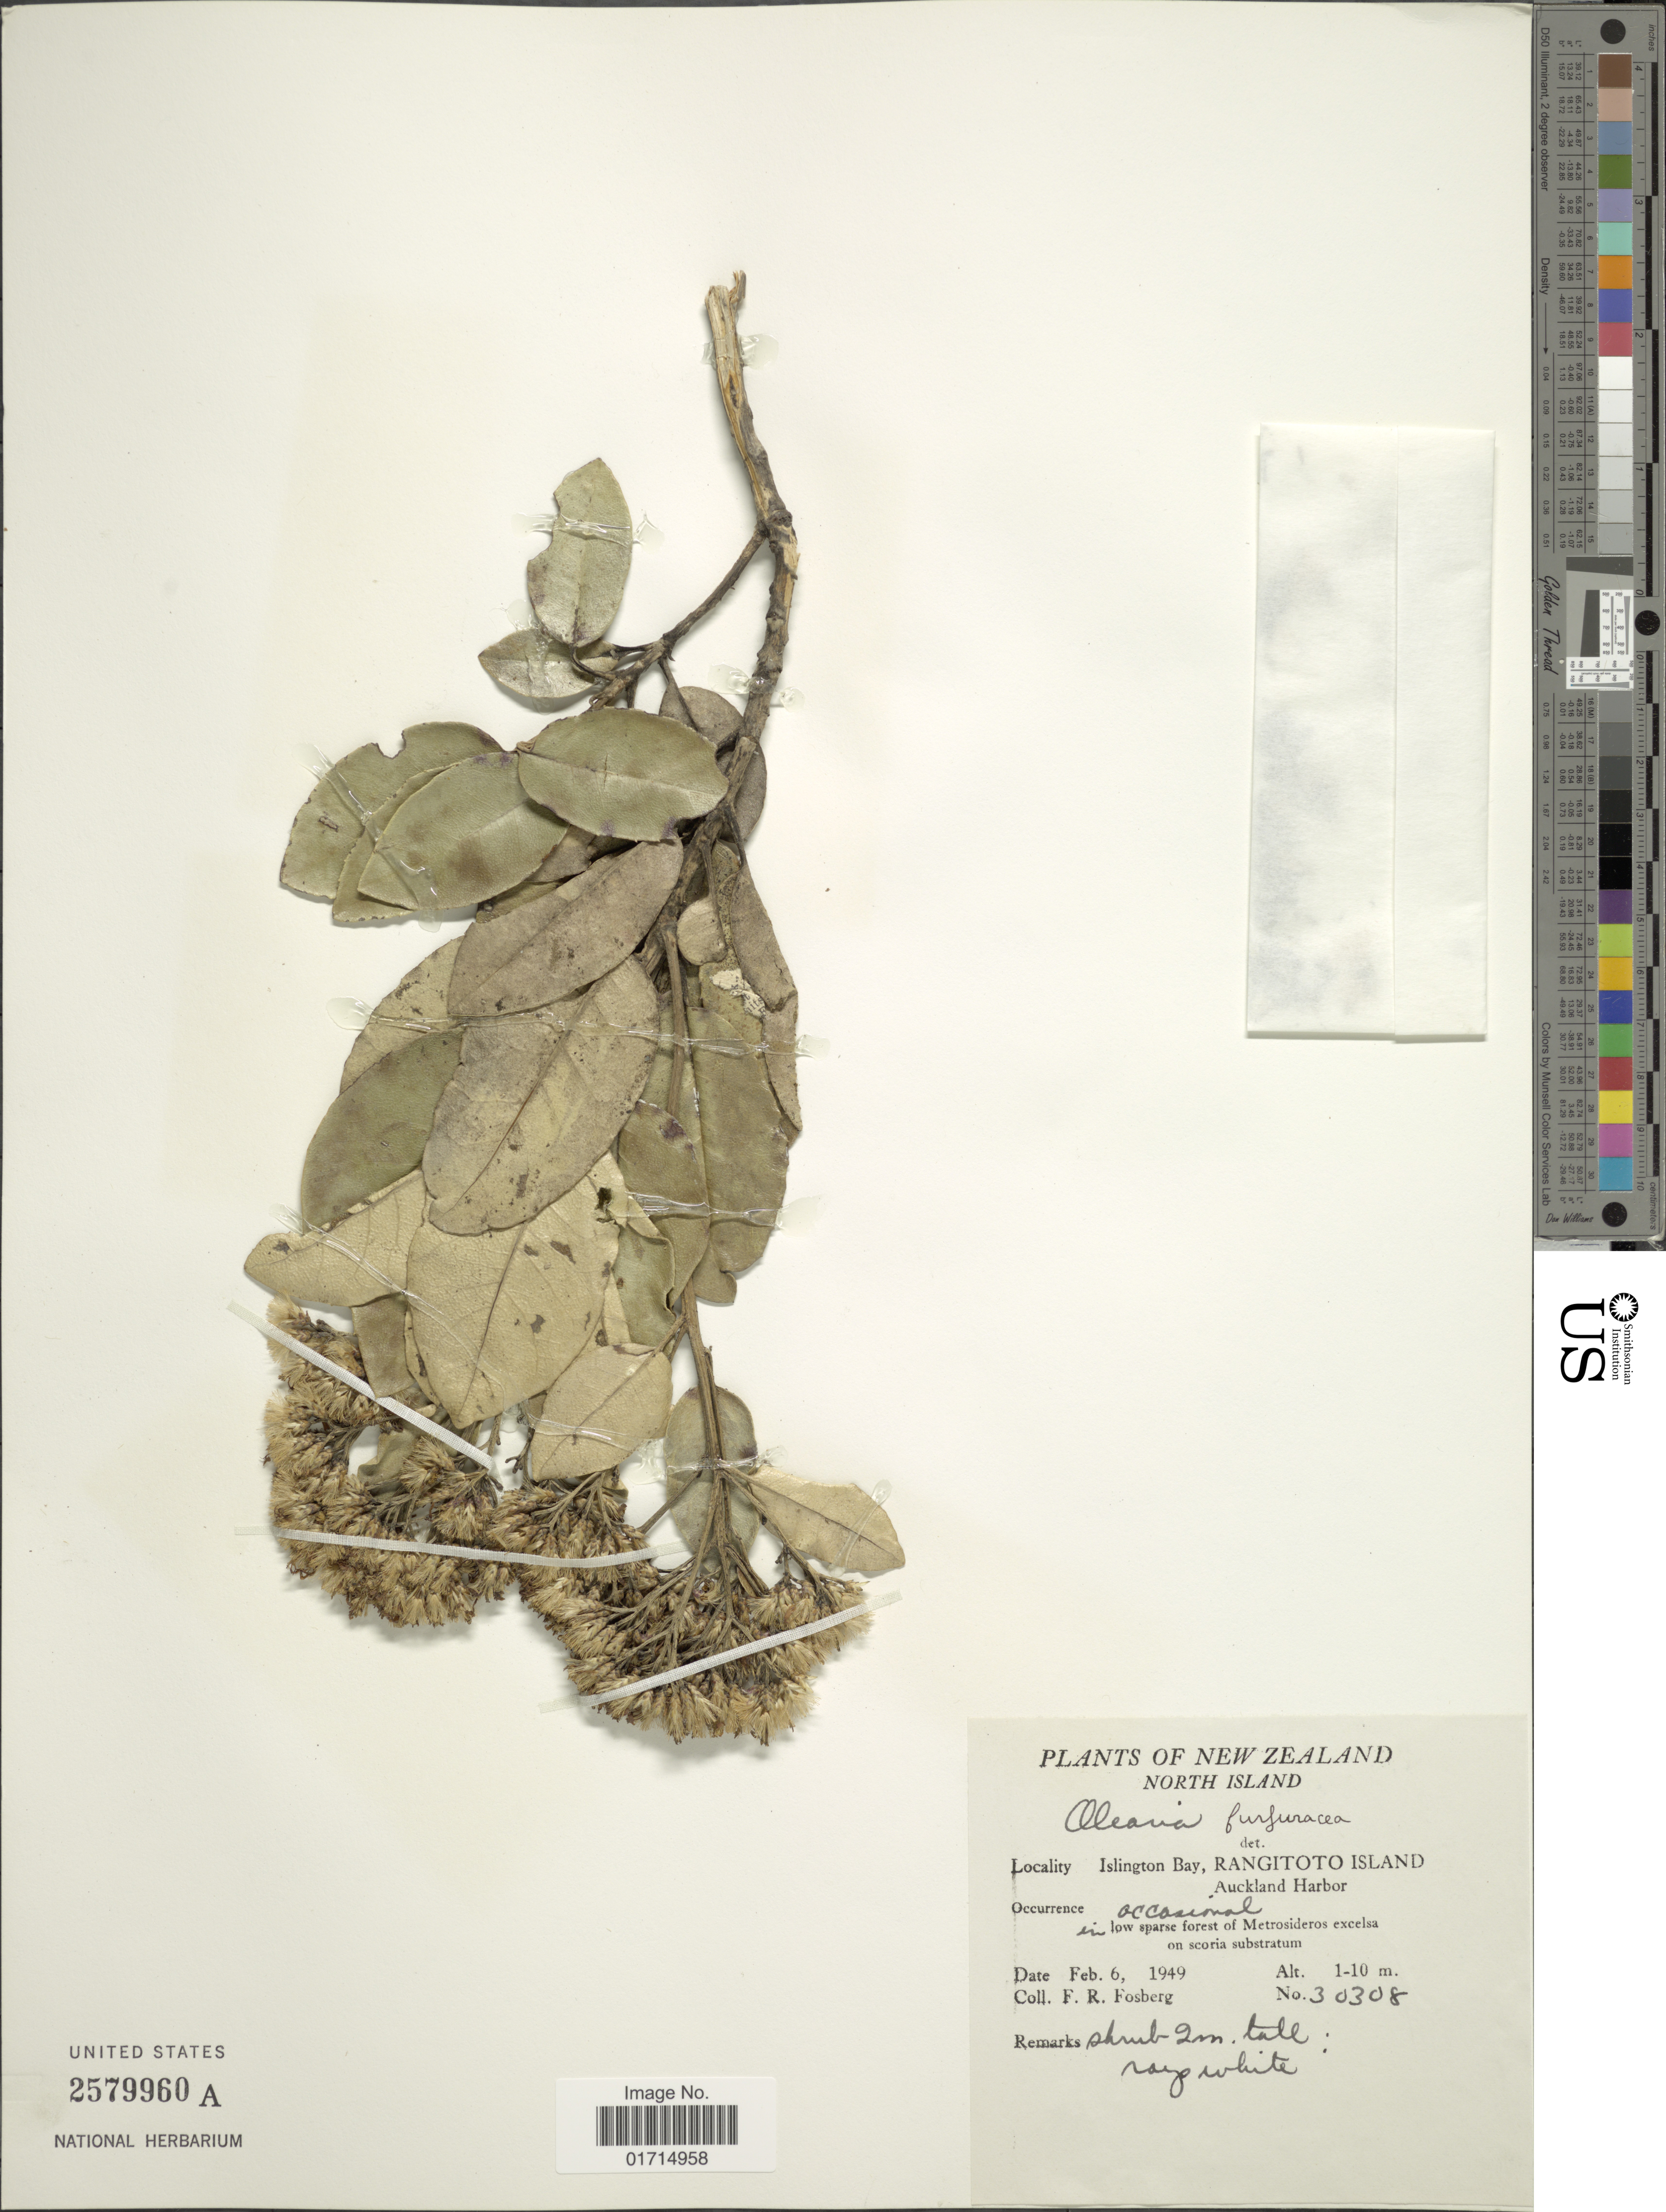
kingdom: Plantae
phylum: Tracheophyta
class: Magnoliopsida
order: Asterales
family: Asteraceae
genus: Olearia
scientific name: Olearia furfuracea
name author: (A. Rich.) Hook. f.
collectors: F. R. Fosberg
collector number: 30308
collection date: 1949-02-06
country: New Zealand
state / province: Auckland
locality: New Zealand. North Island. Islington Bay, Rangitoto Island. Auckland Harbor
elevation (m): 1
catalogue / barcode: US 2579960A